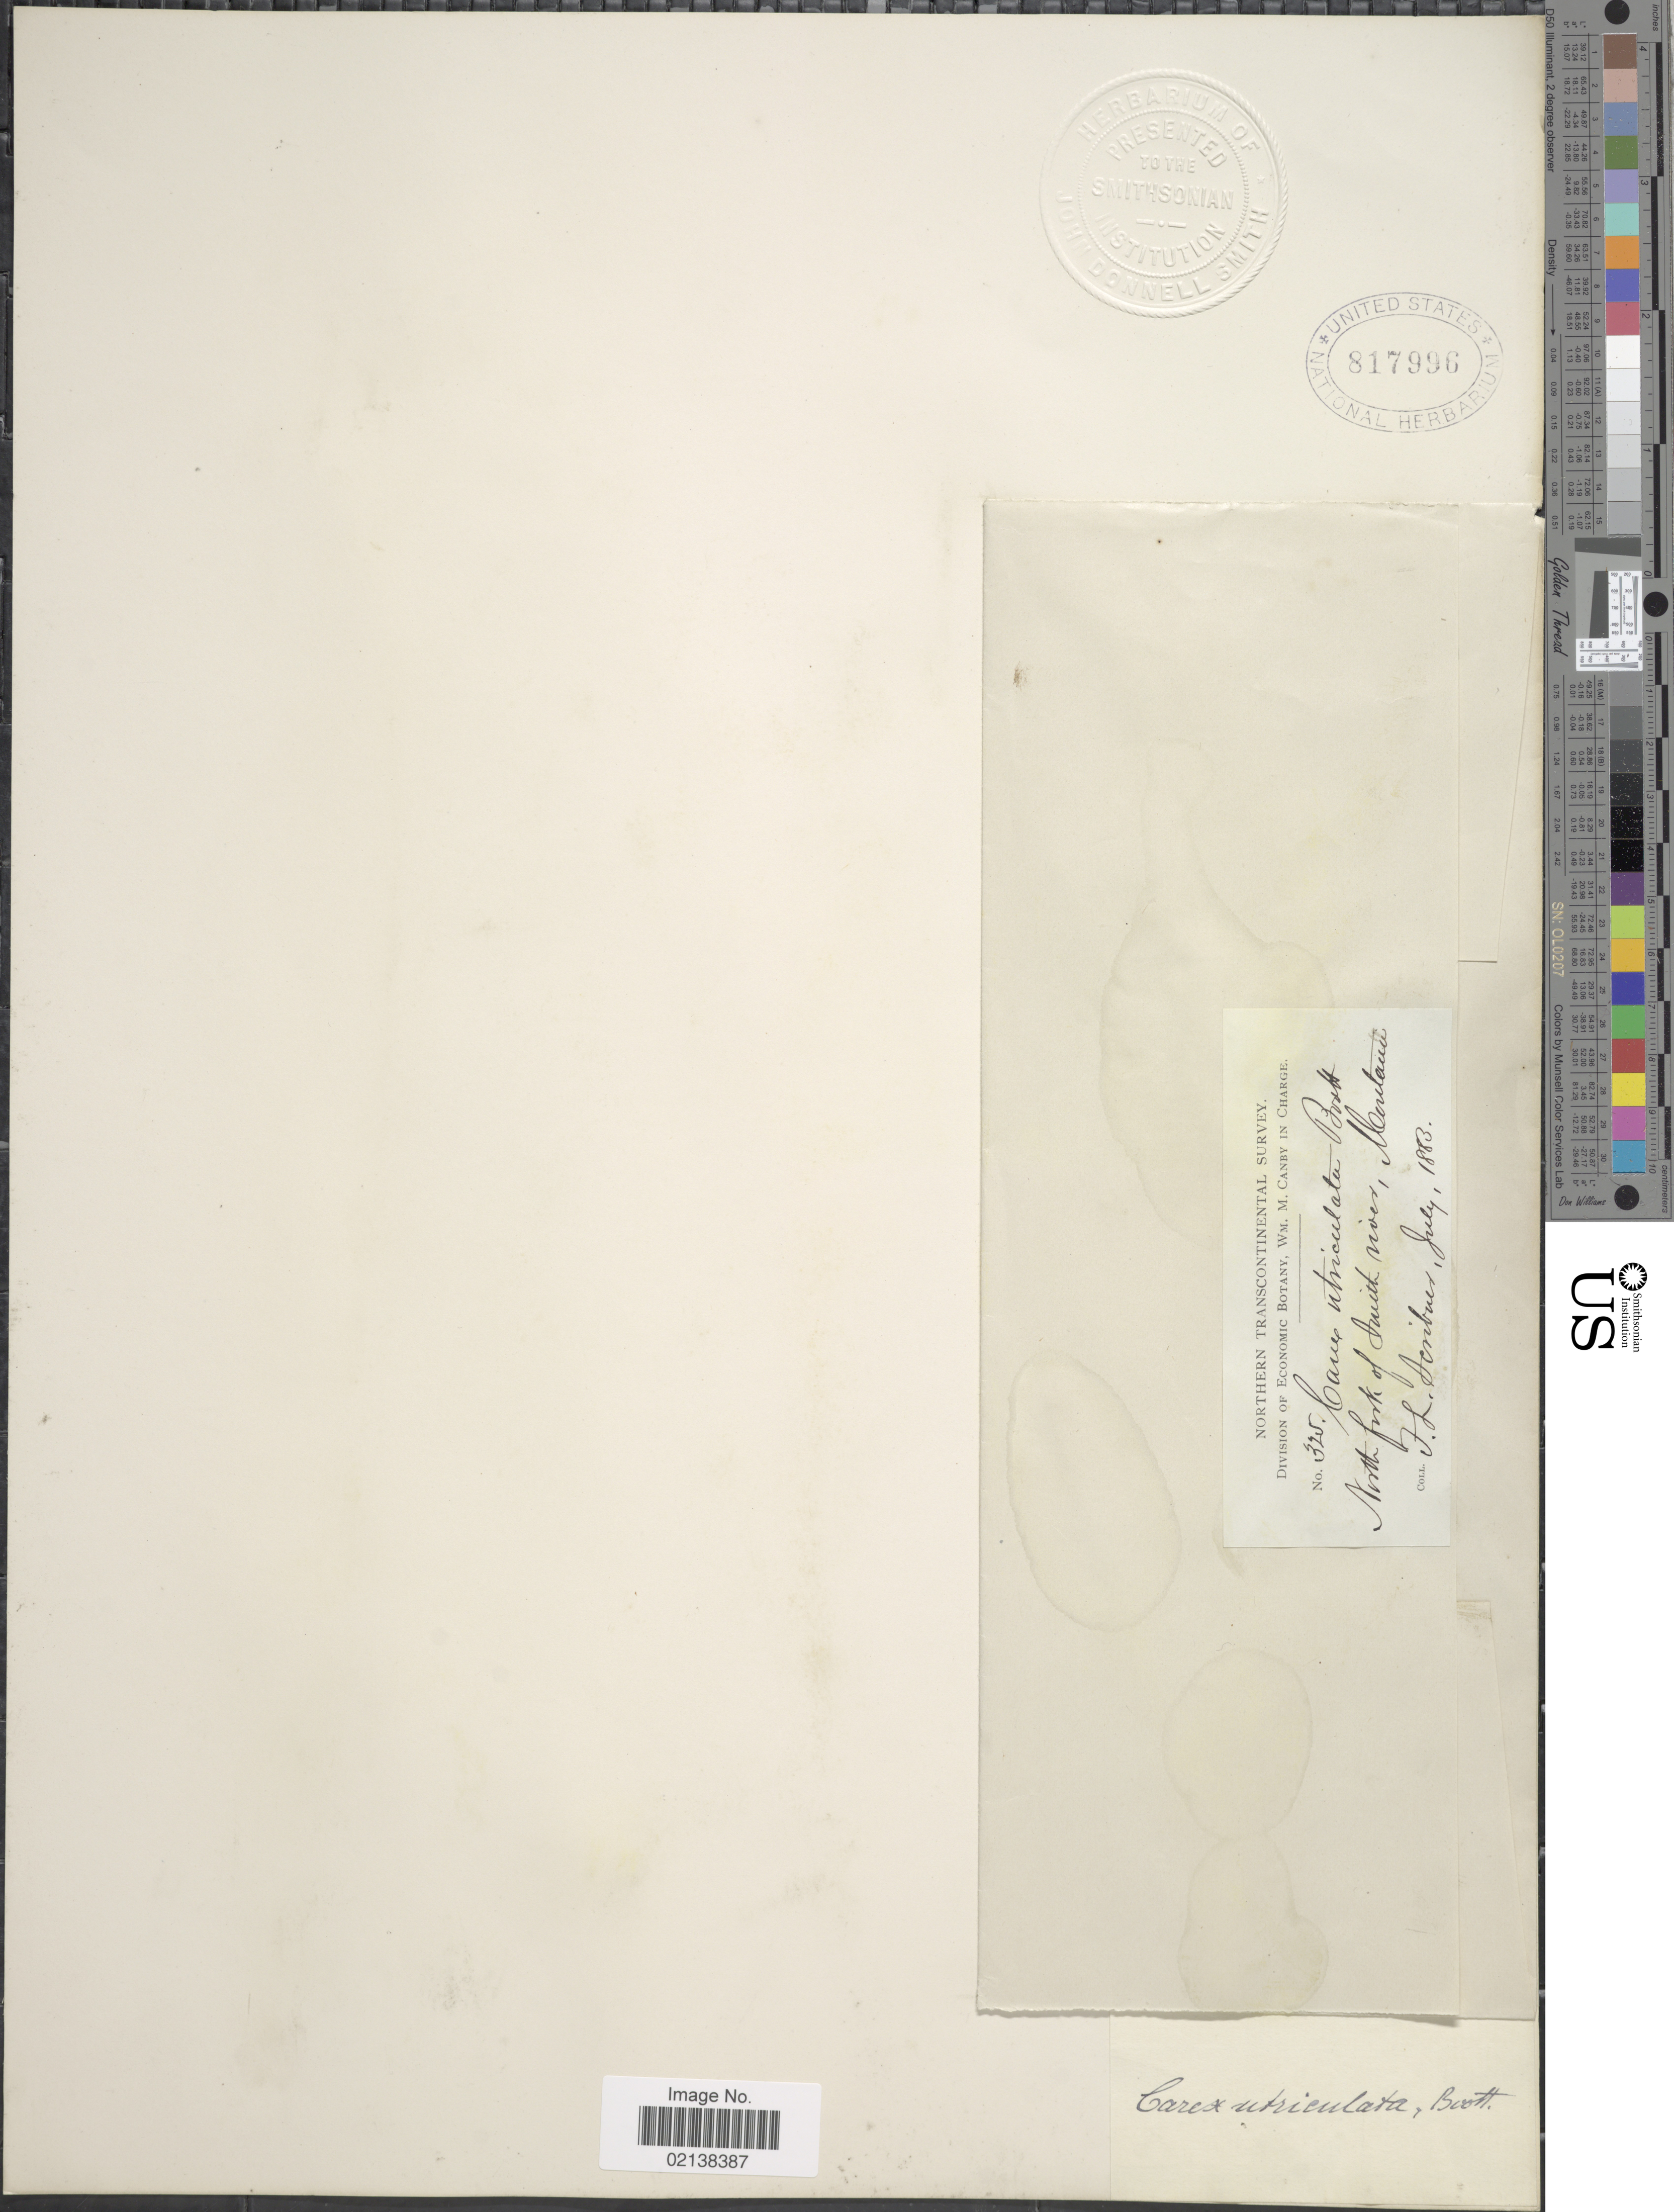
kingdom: Plantae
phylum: Tracheophyta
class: Liliopsida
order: Poales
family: Cyperaceae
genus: Carex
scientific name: Carex utriculata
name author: Boott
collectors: F. Scribner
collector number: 325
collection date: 1883-07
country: United States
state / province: Montana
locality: Northern Transcontinental, north fork of Smith river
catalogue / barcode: US 817996